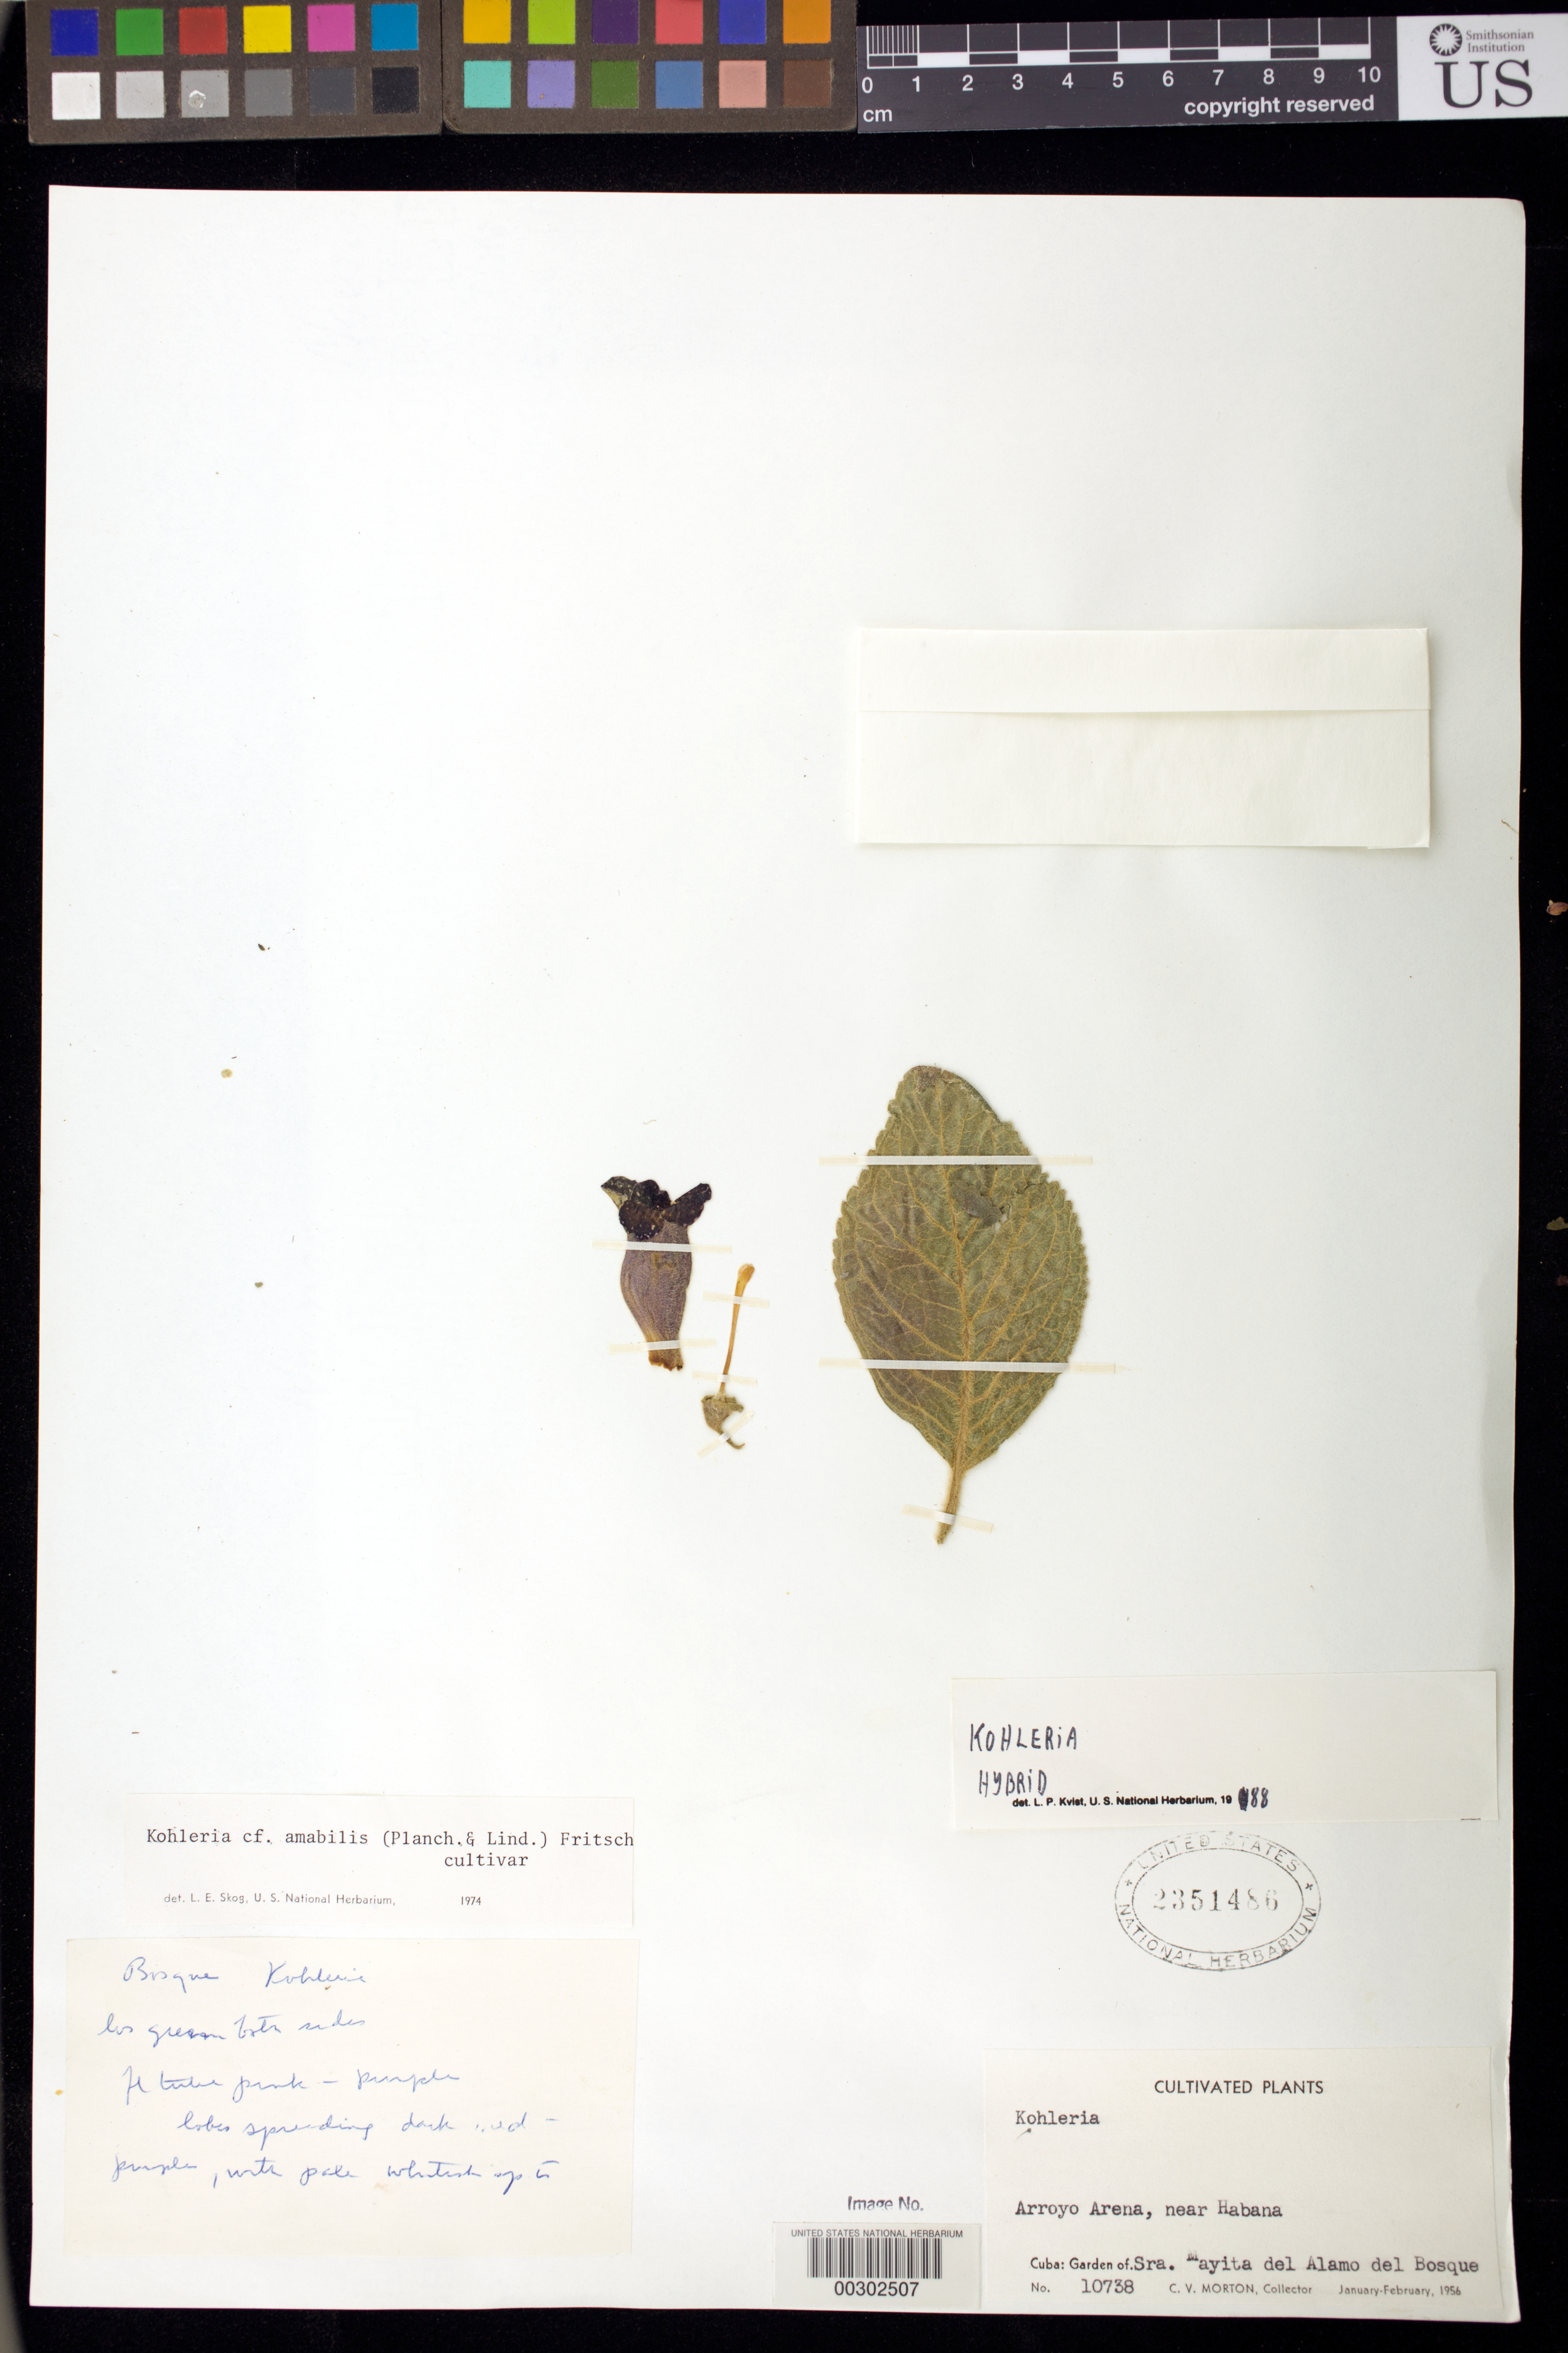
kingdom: Plantae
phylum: Tracheophyta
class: Magnoliopsida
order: Lamiales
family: Gesneriaceae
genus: Kohleria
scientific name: Kohleria hybrid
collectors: C. V. Morton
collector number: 10738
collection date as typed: Jan-Feb 1956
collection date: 1956-01/1956-02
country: Cuba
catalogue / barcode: US 2351486